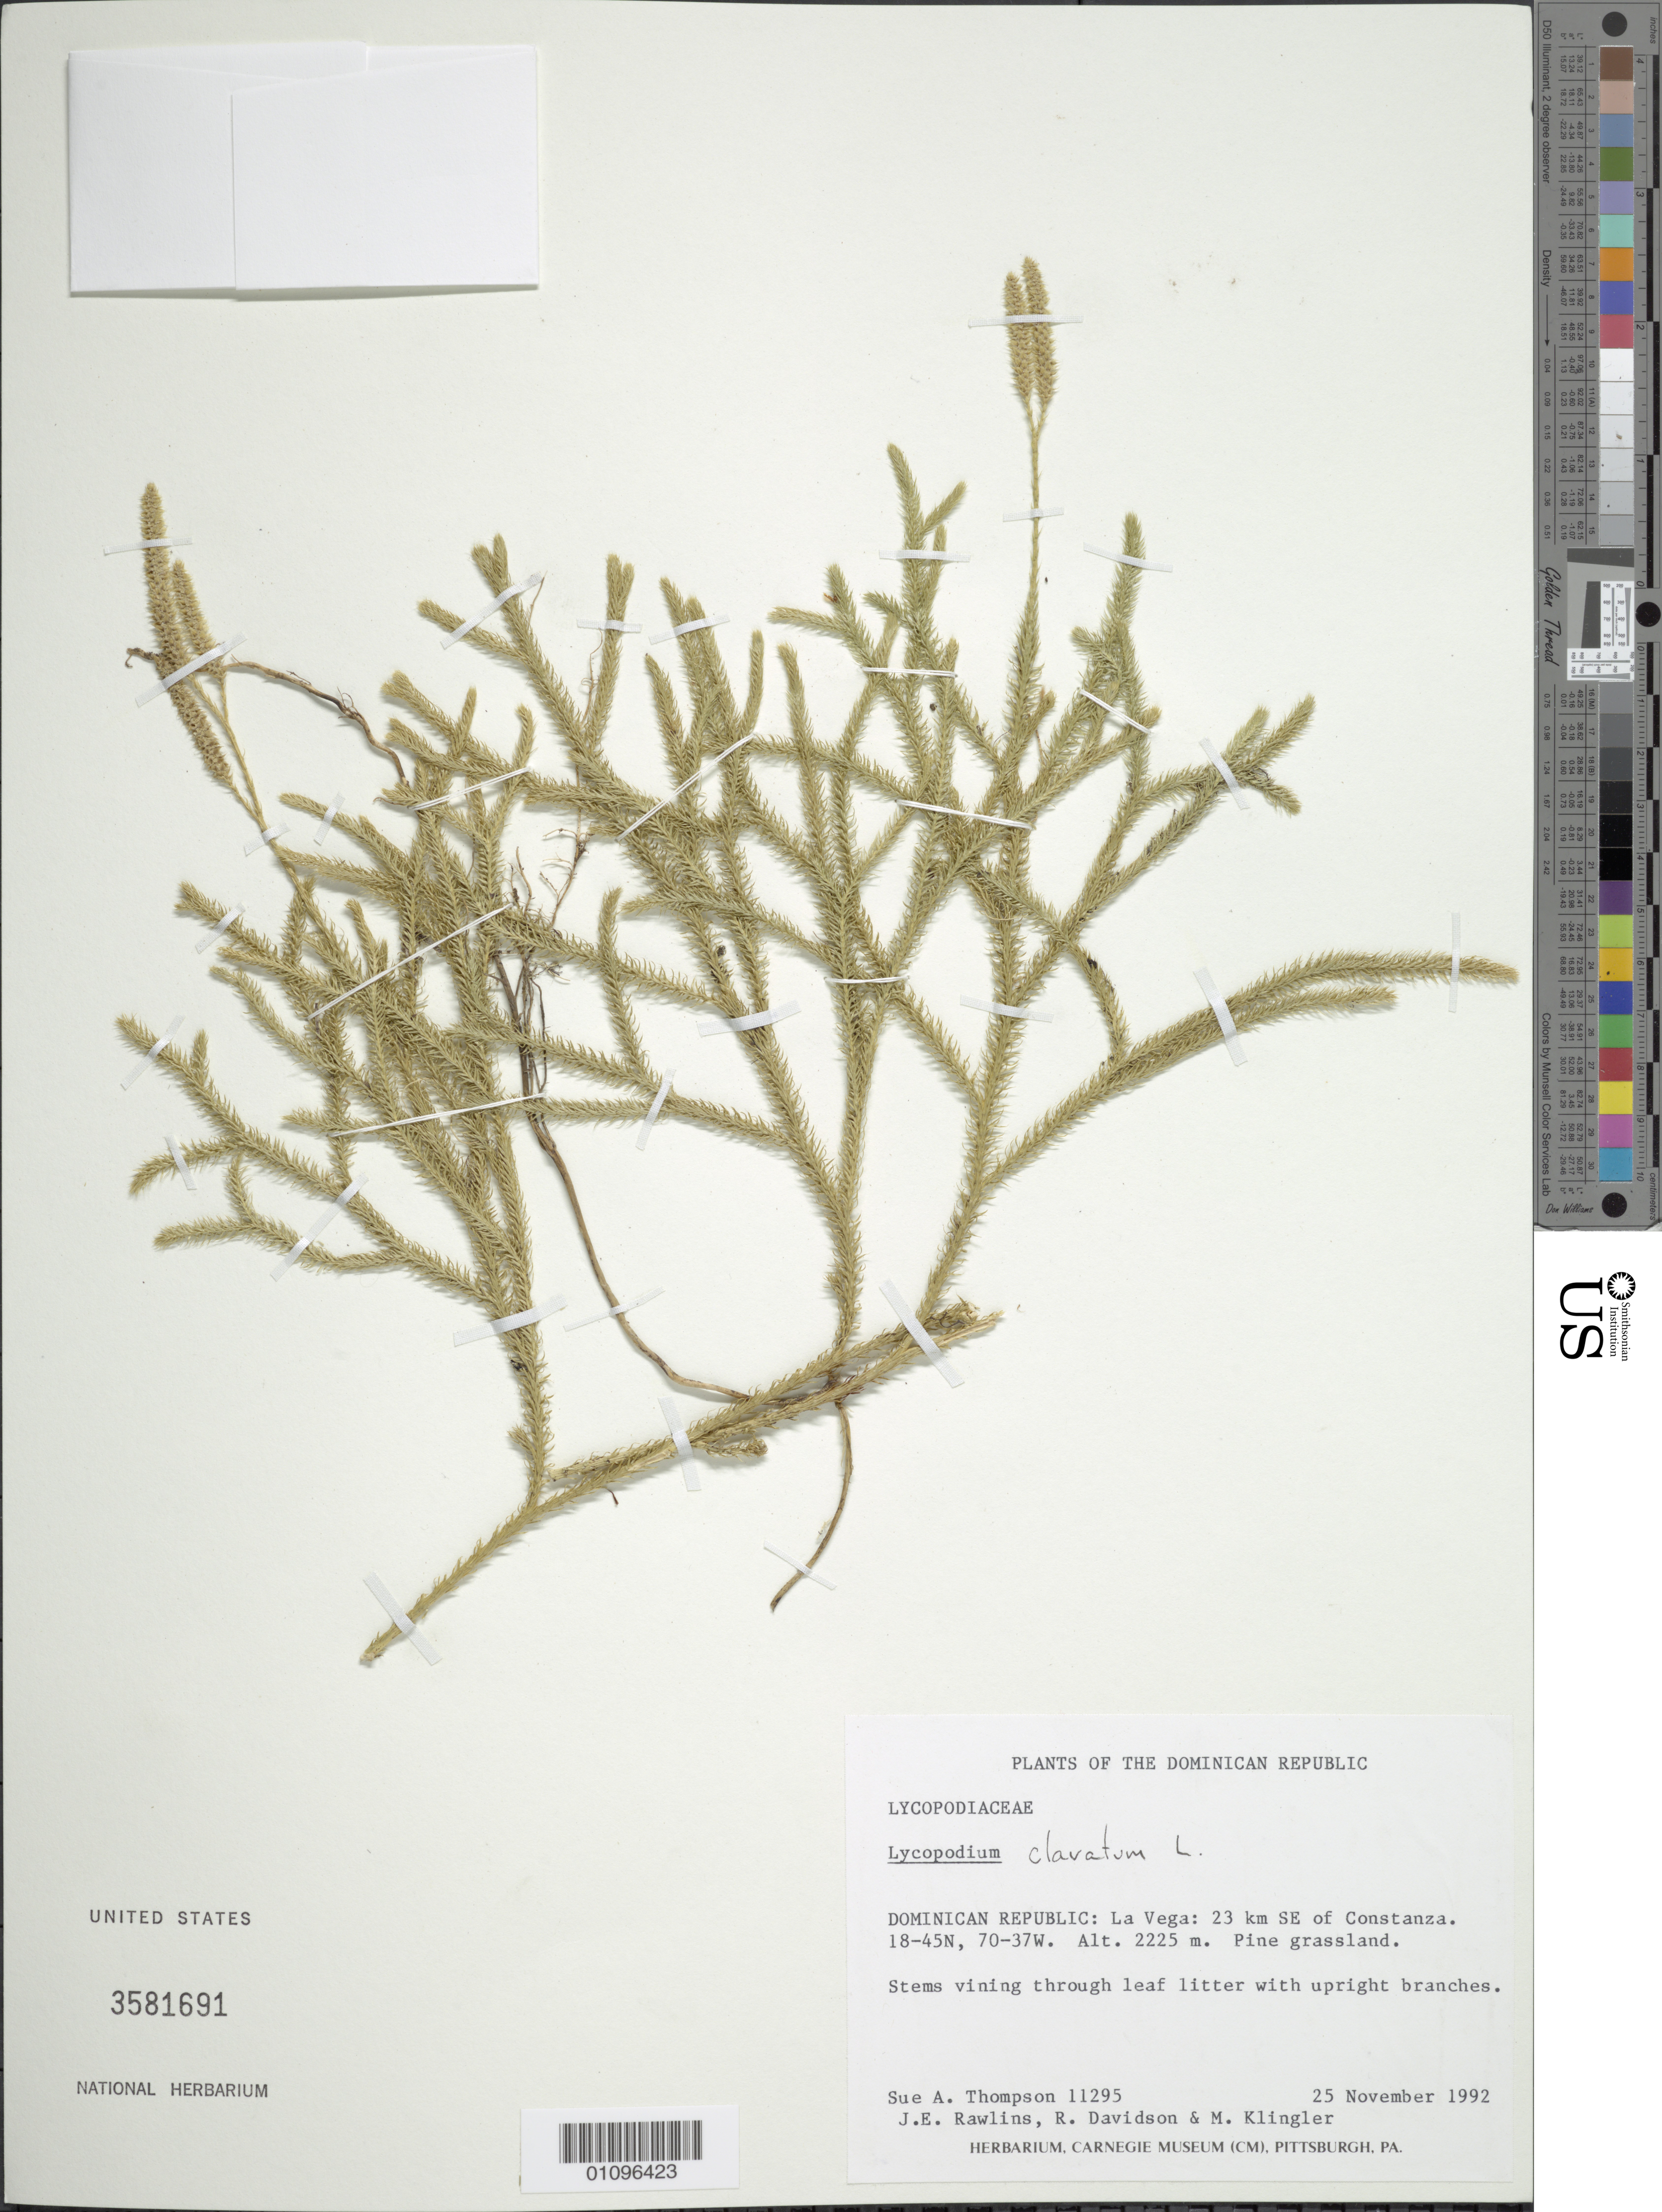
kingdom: Plantae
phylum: Tracheophyta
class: Lycopodiopsida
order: Lycopodiales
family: Lycopodiaceae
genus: Lycopodium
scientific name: Lycopodium clavatum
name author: L.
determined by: McKee, G. S., (US), NMNH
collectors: S. A. Thompson, J. Rawlins, R. Davidson & M. Klingler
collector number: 11295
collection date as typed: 25 Nov 1992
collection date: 1992-11-25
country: Dominican Republic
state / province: La Vega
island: Hispaniola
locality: Constanza, 23 km SE of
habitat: Pine grassland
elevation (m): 2225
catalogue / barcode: US 3581691